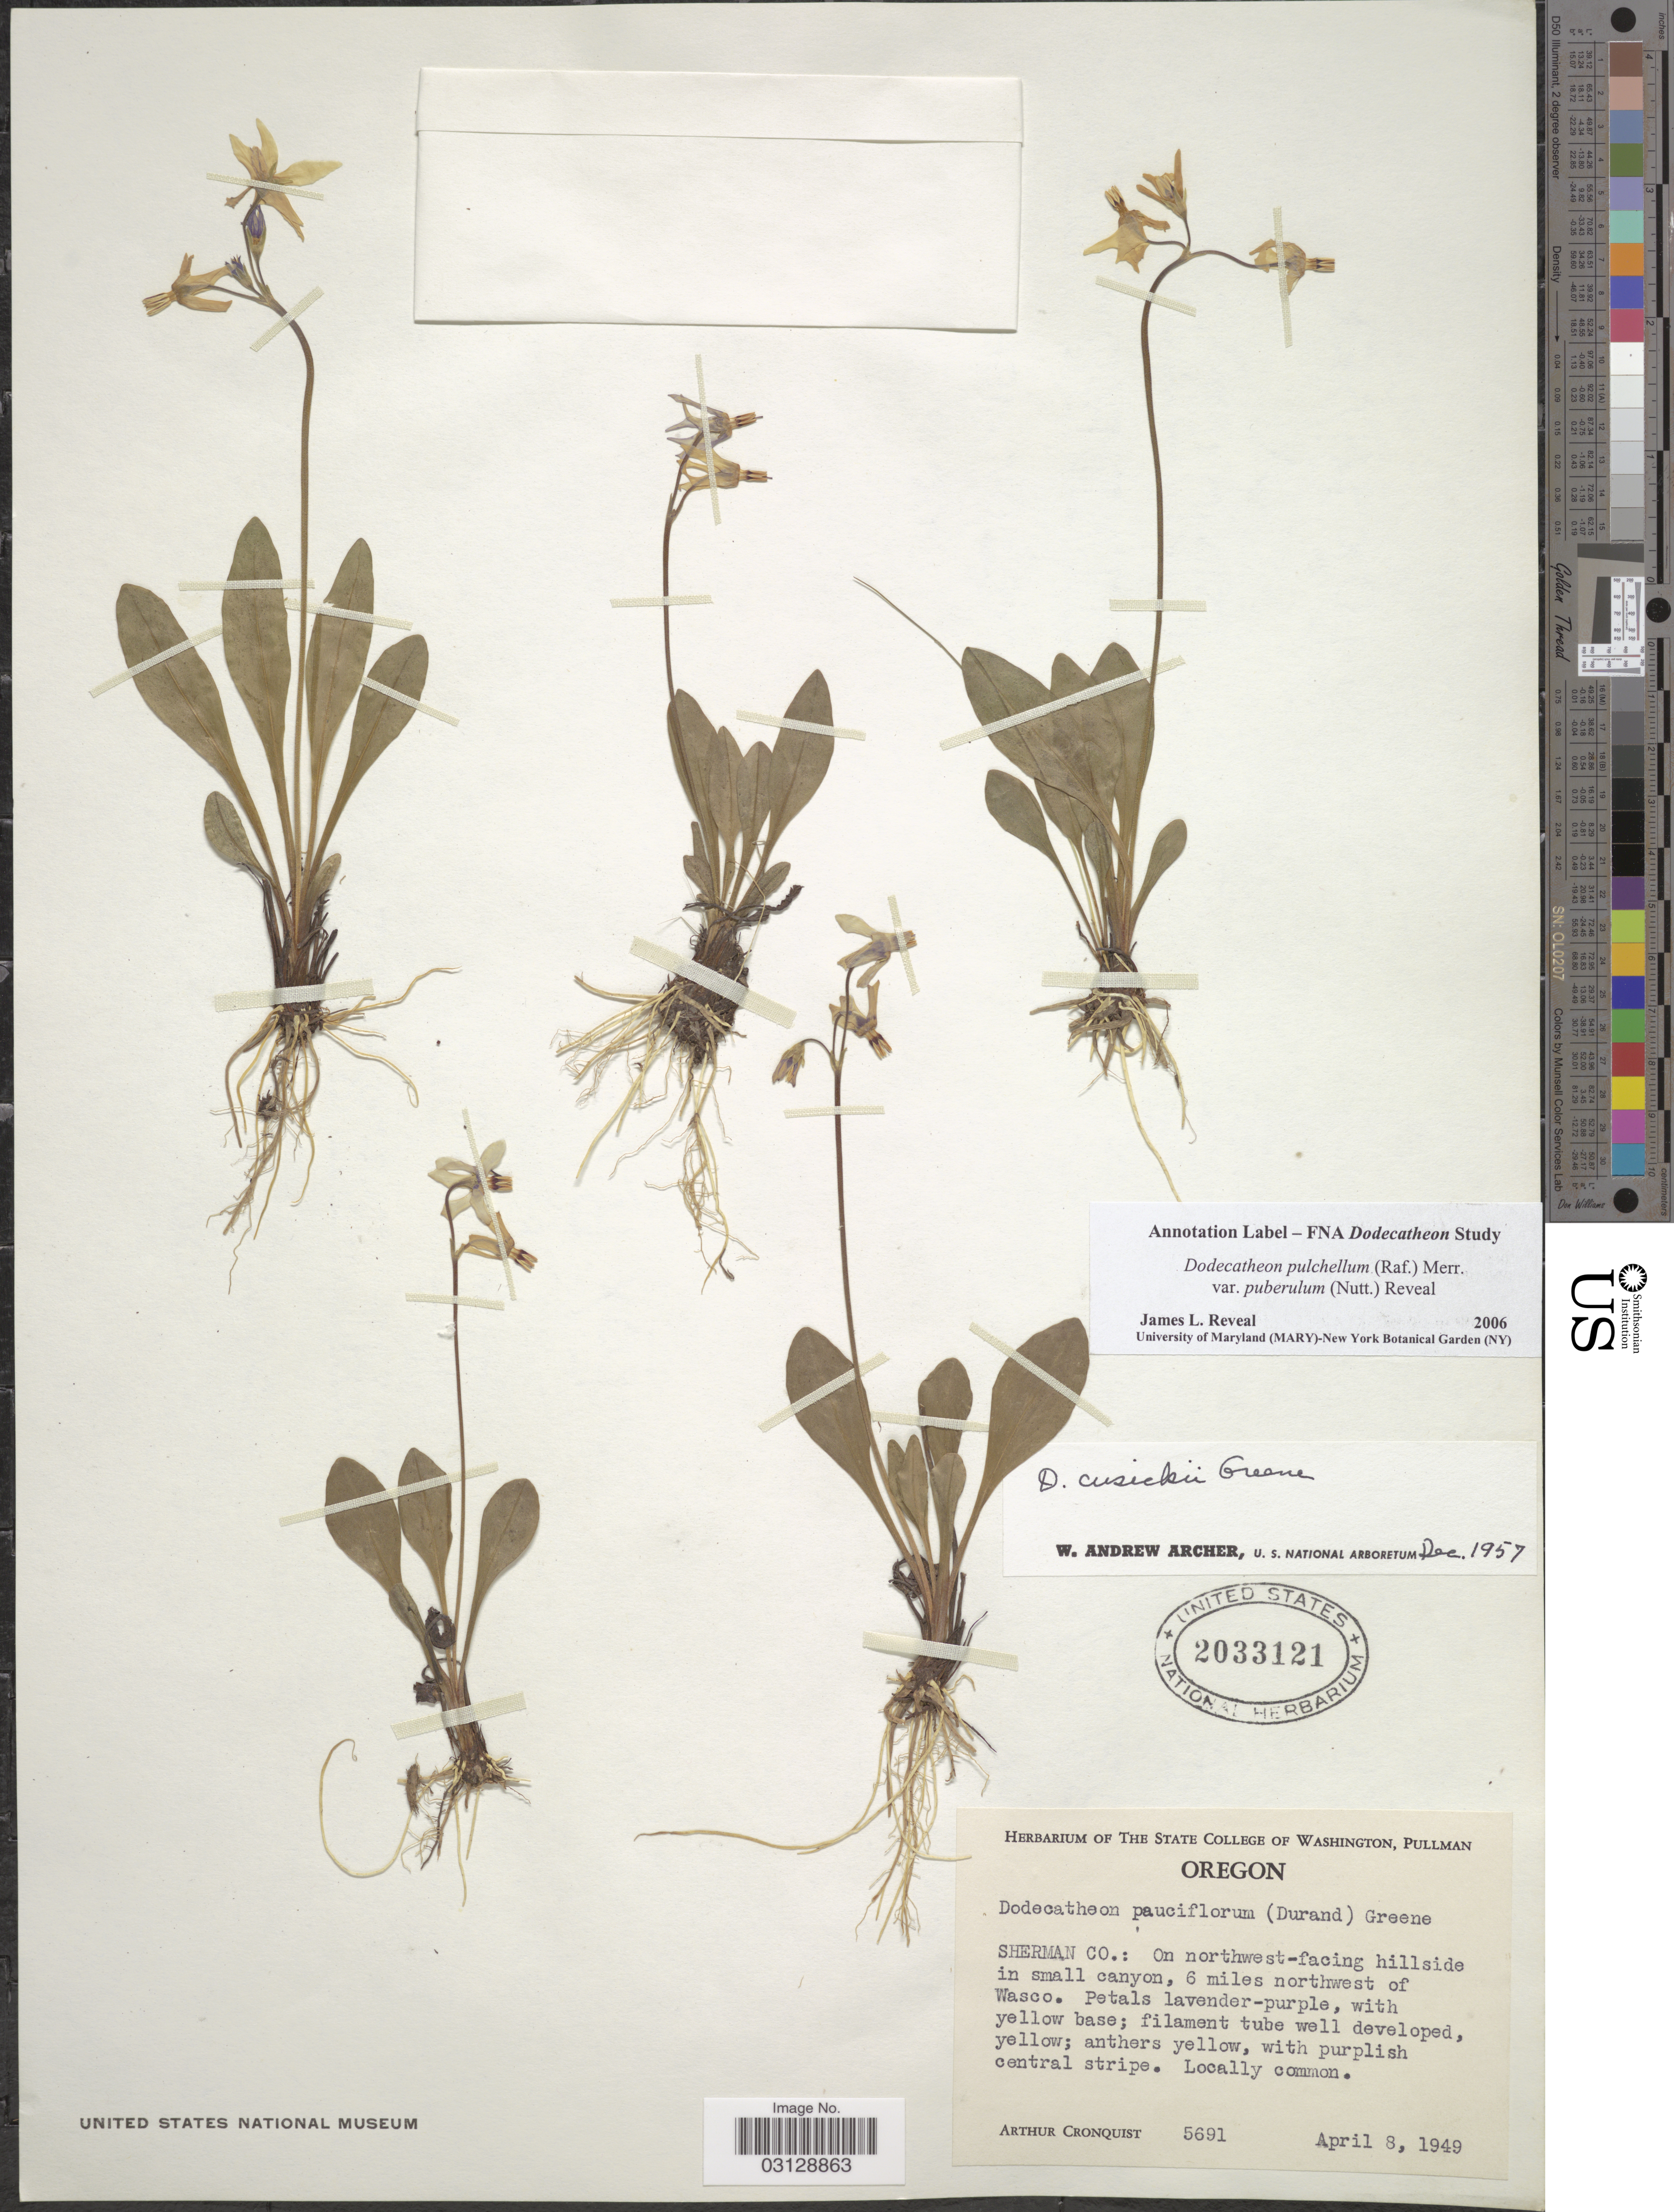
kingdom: Plantae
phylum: Tracheophyta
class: Magnoliopsida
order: Ericales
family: Primulaceae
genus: Dodecatheon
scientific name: Dodecatheon pulchellum var. cusickii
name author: (Greene) Reveal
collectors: A. J. Cronquist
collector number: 5691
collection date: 1949-04-08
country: United States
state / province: Oregon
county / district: Sherman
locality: Sherman Co.: On northwest-facing hillside in small canyon, 6 miles northwest of Wasco.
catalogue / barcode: US 2033121